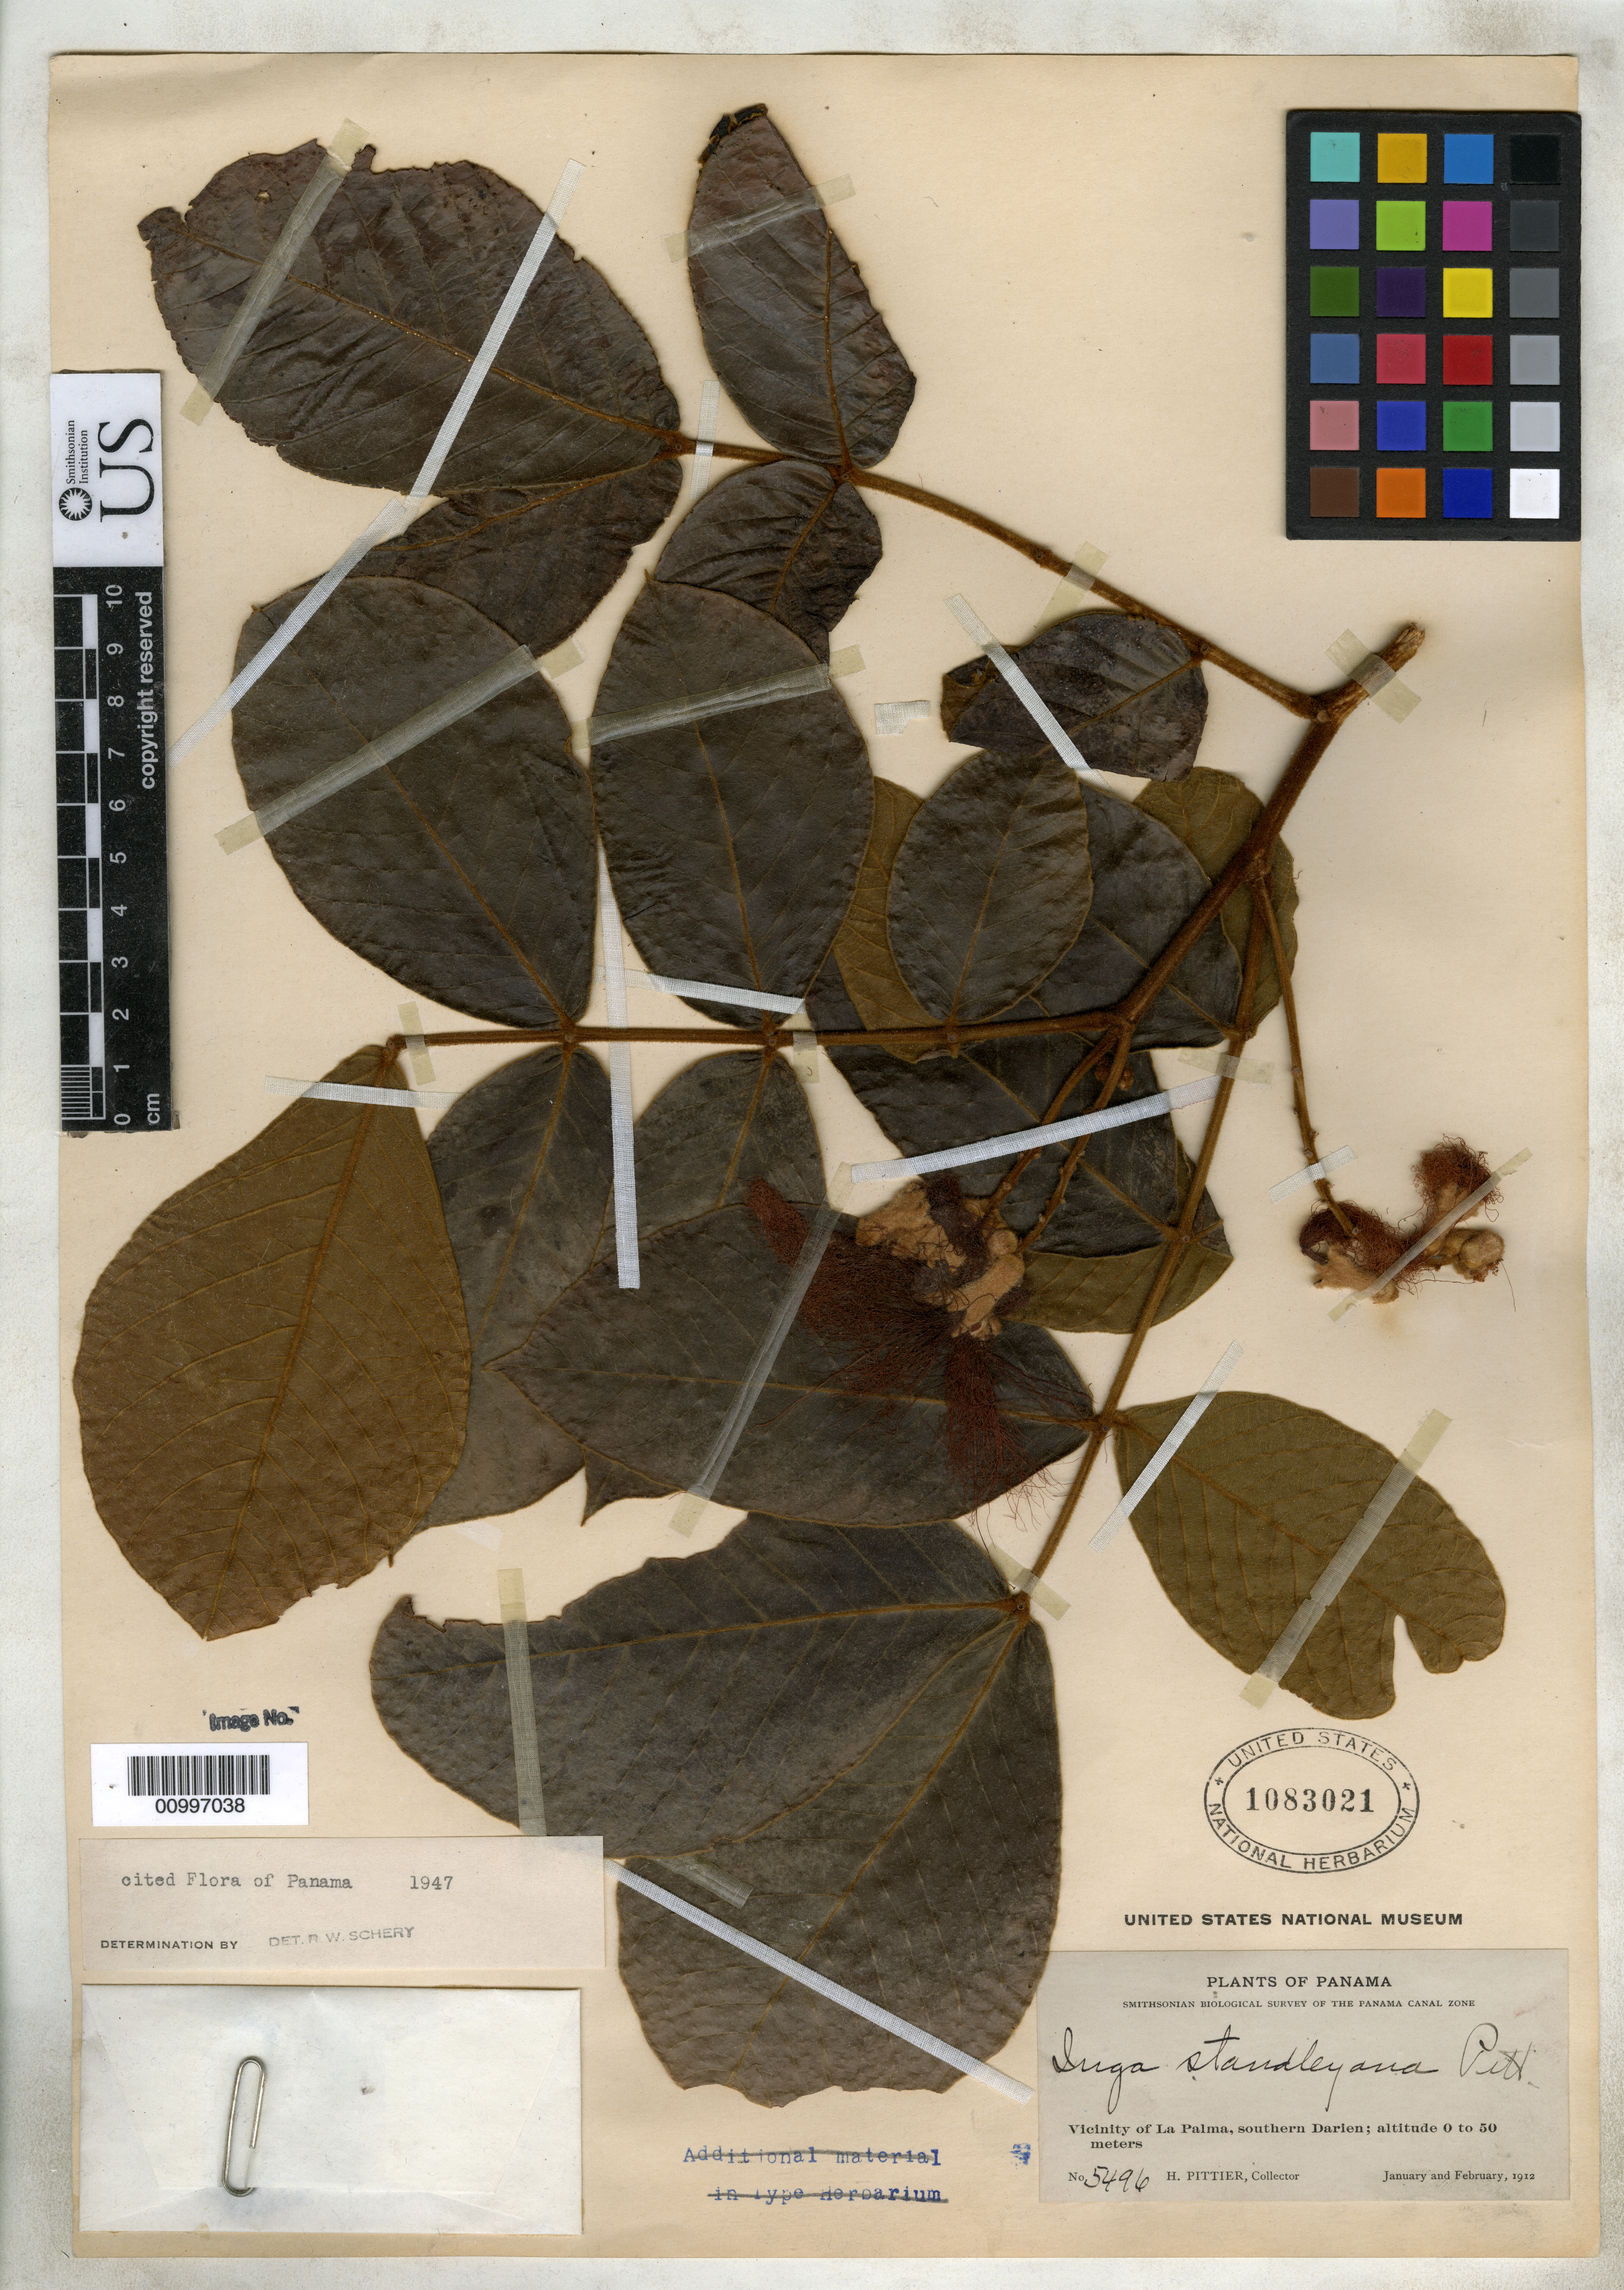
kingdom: Plantae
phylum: Tracheophyta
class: Magnoliopsida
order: Fabales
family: Fabaceae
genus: Inga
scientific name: Inga standleyana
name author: Pittier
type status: Isotype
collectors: H. F. Pittier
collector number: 5496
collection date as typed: Jan 1912 and -- Feb 1912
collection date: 1912-01,1912-02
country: Panama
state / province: Darién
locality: Vicinity of La Palma, southern Darien.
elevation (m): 0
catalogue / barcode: US 1083021